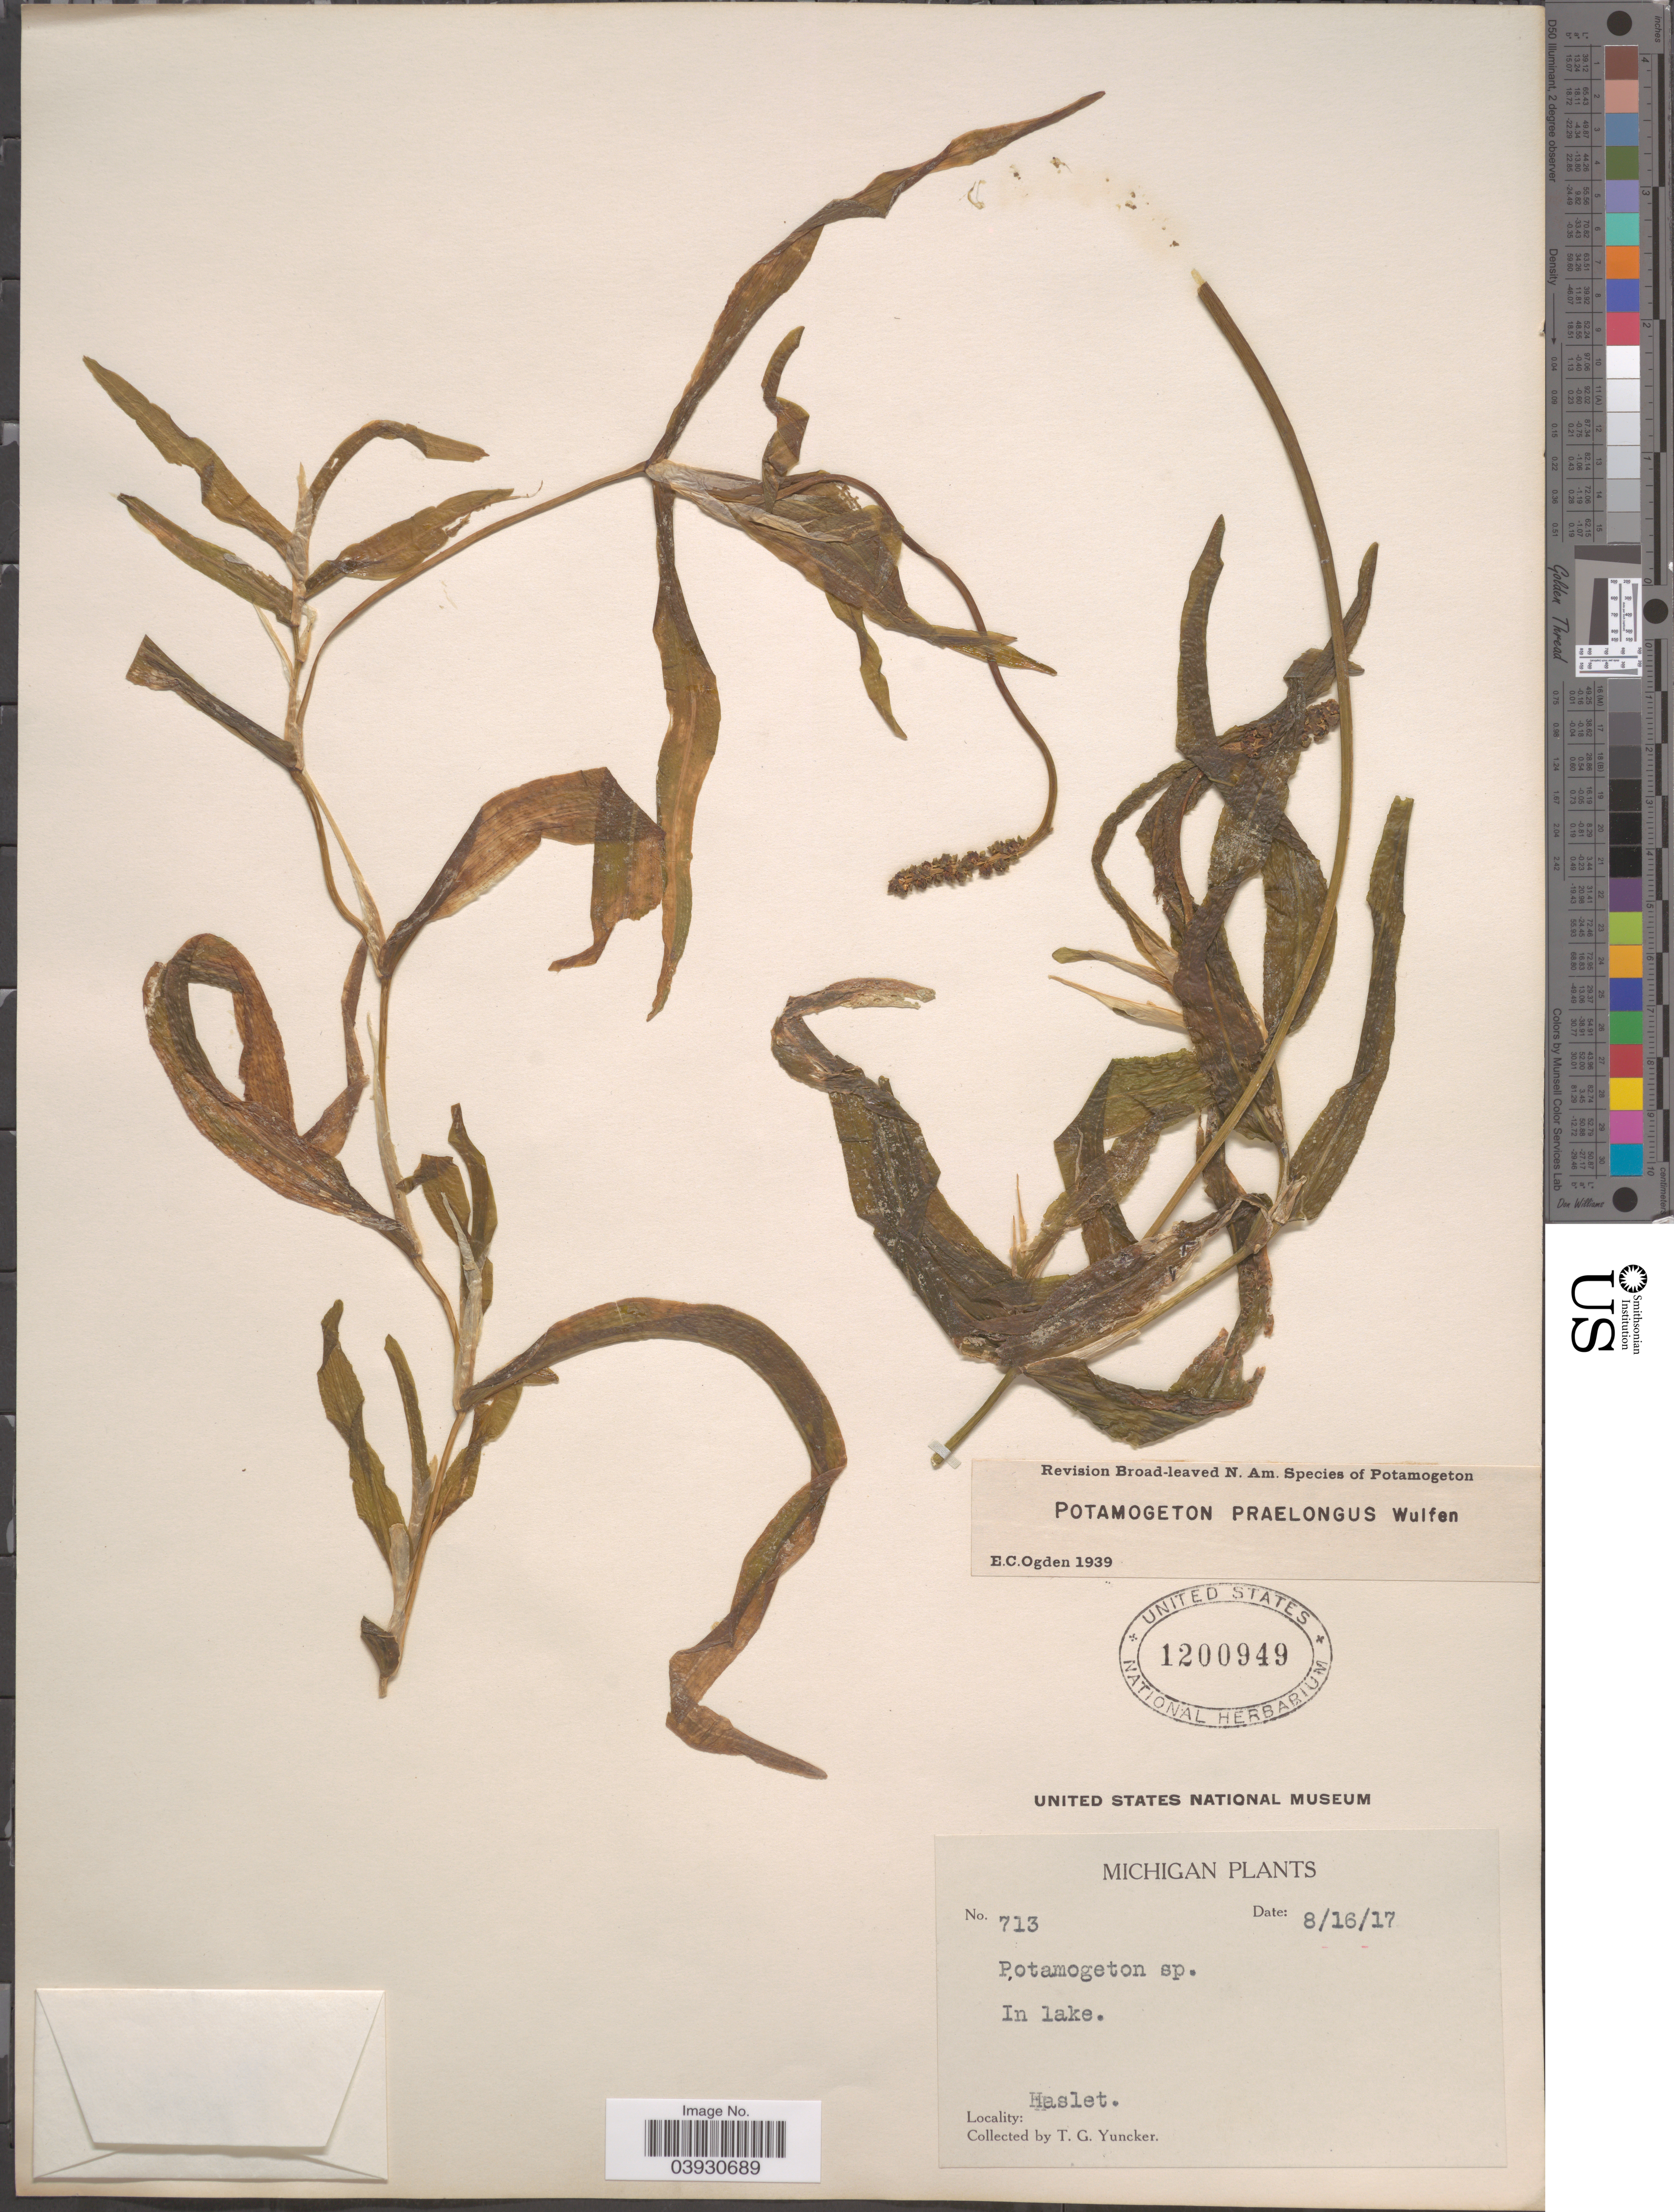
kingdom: Plantae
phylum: Tracheophyta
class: Liliopsida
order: Alismatales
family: Potamogetonaceae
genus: Potamogeton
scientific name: Potamogeton praelongus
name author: Wulfen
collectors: T. G. Yuncker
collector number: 713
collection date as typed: Transcribed d/m/y: 16/8/17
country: United States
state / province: Michigan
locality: In lake. Haslet.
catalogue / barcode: US 1200949